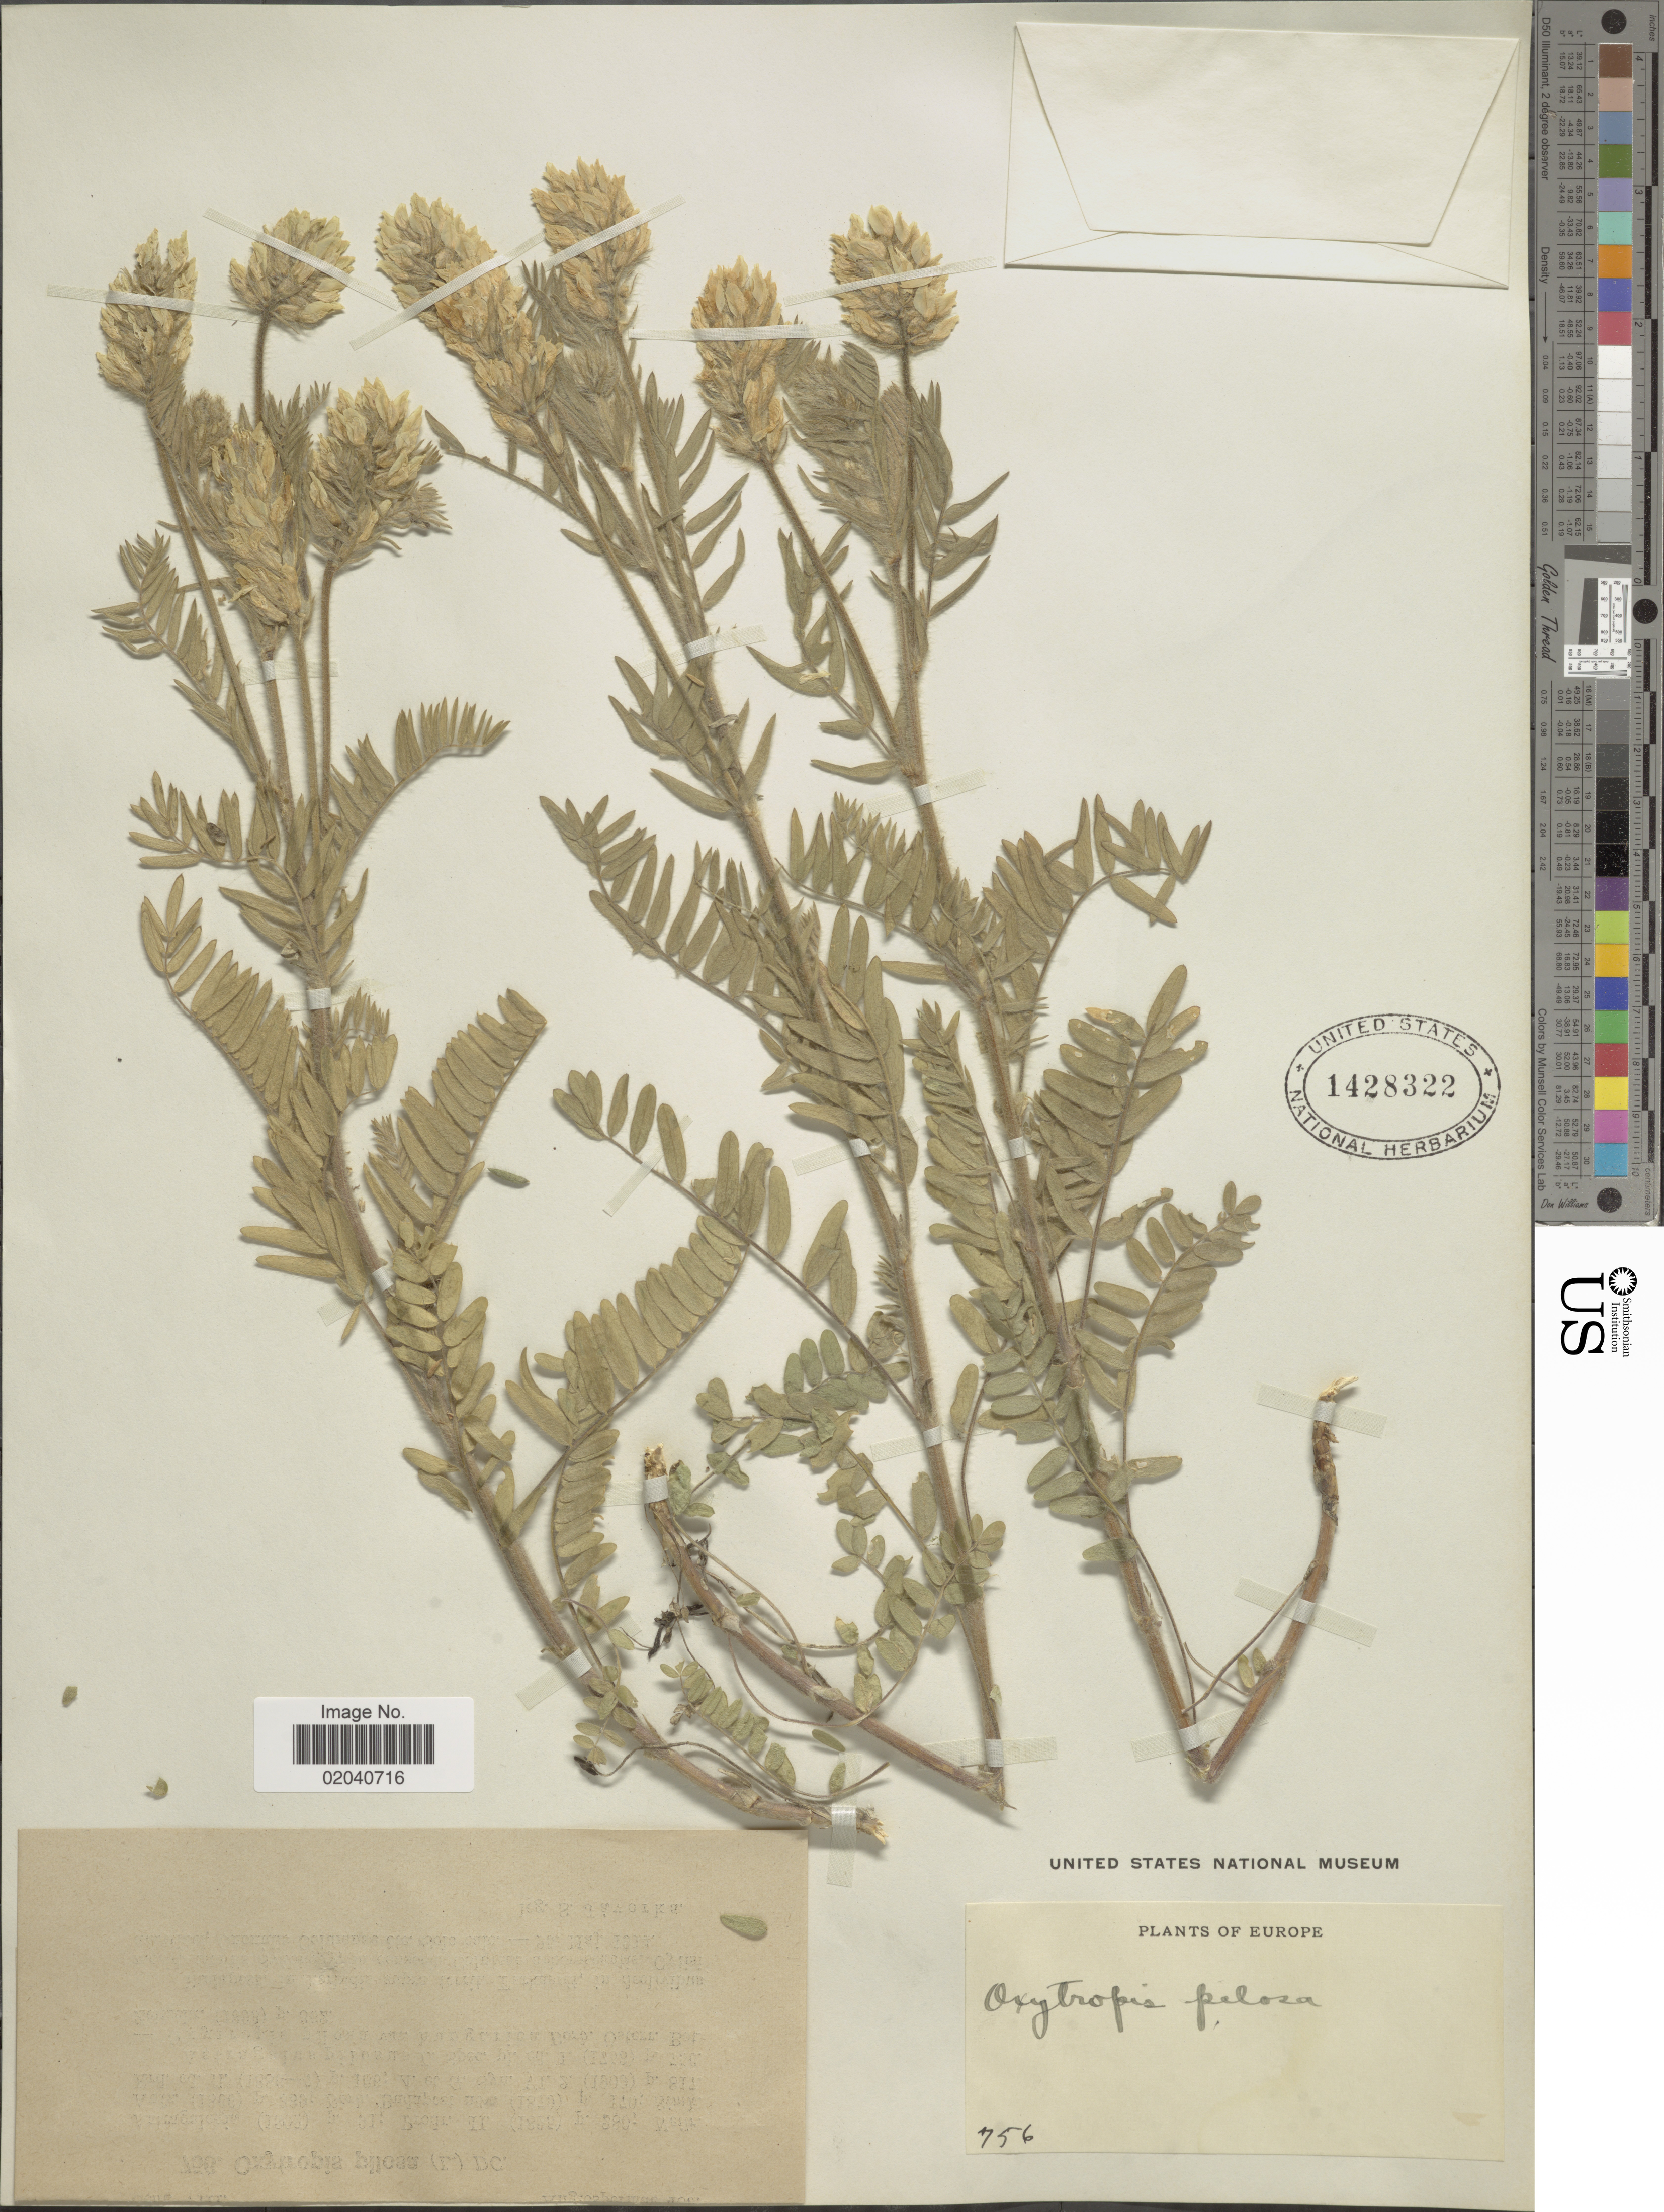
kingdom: Plantae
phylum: Tracheophyta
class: Magnoliopsida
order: Fabales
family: Fabaceae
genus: Oxytropis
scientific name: Oxytropis pilosa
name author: (L.) DC.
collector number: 756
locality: Europe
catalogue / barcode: US 1428322